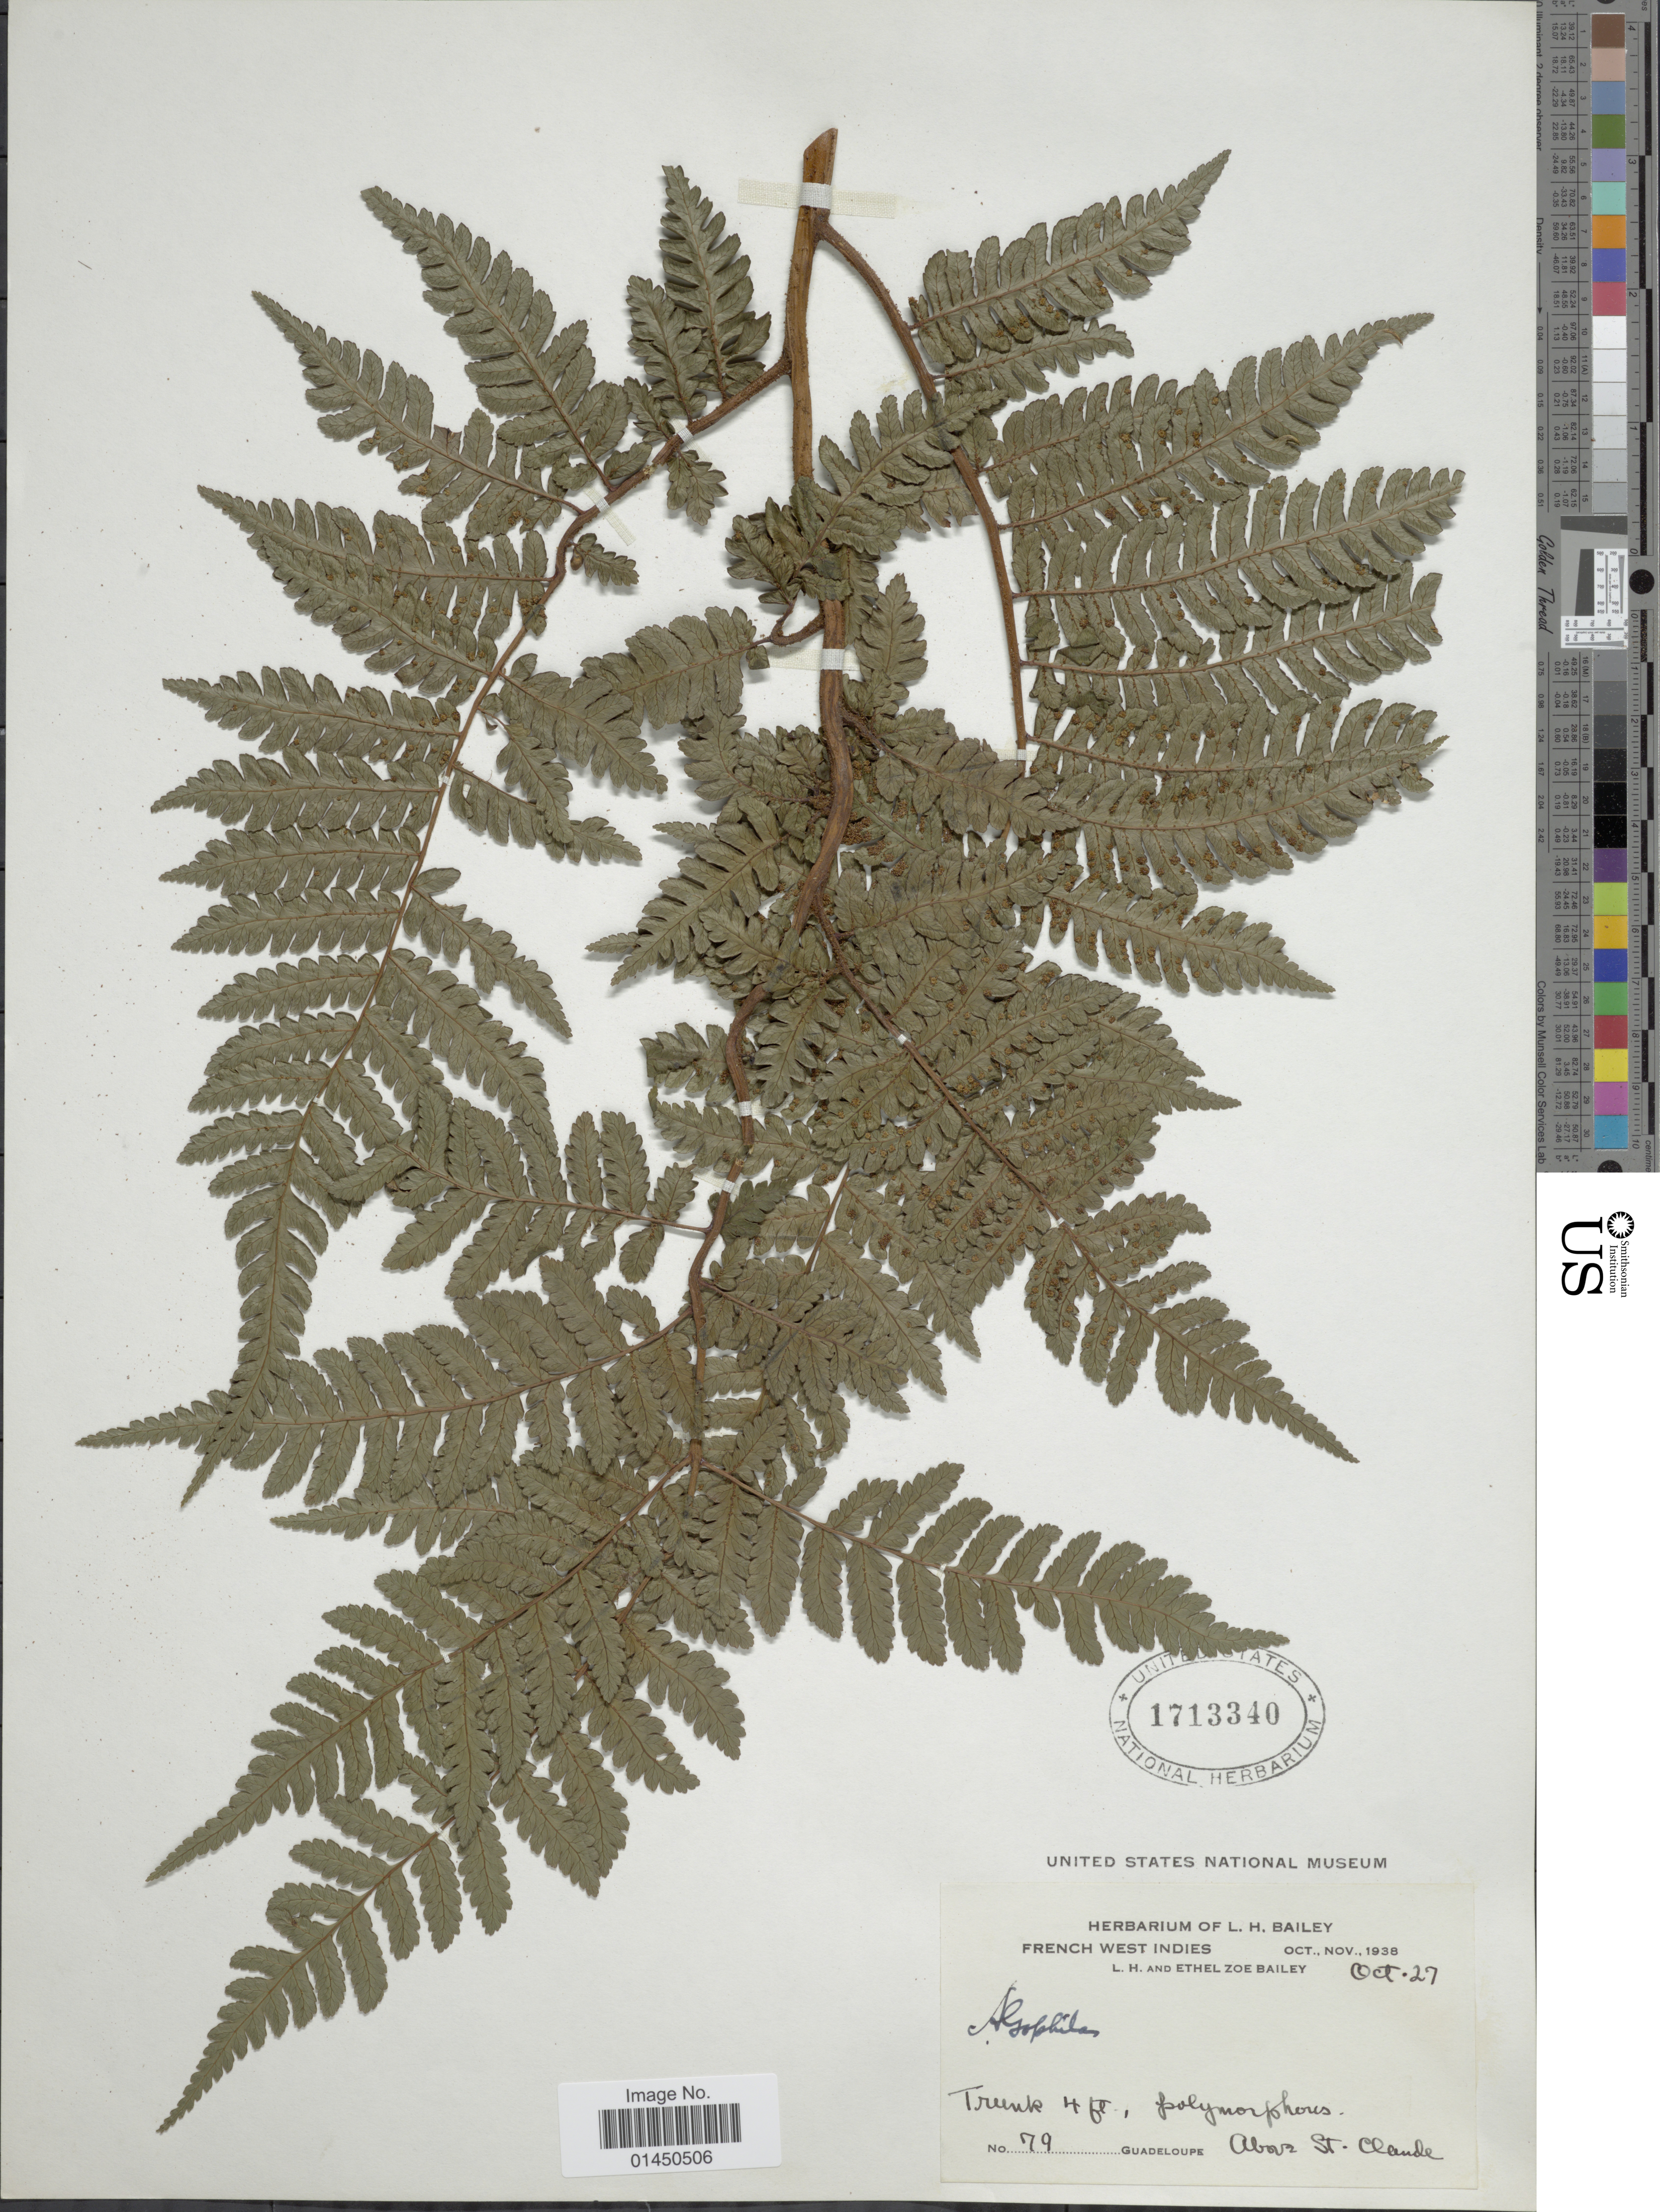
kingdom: Plantae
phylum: Tracheophyta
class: Polypodiopsida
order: Cyatheales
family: Cyatheaceae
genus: Cyathea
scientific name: Cyathea muricata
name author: (Willd.) Fée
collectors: L. H. Bailey & E. Z. Bailey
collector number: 79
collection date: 1938-10-27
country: Guadeloupe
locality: Above St. Claude.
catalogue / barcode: US 1713340